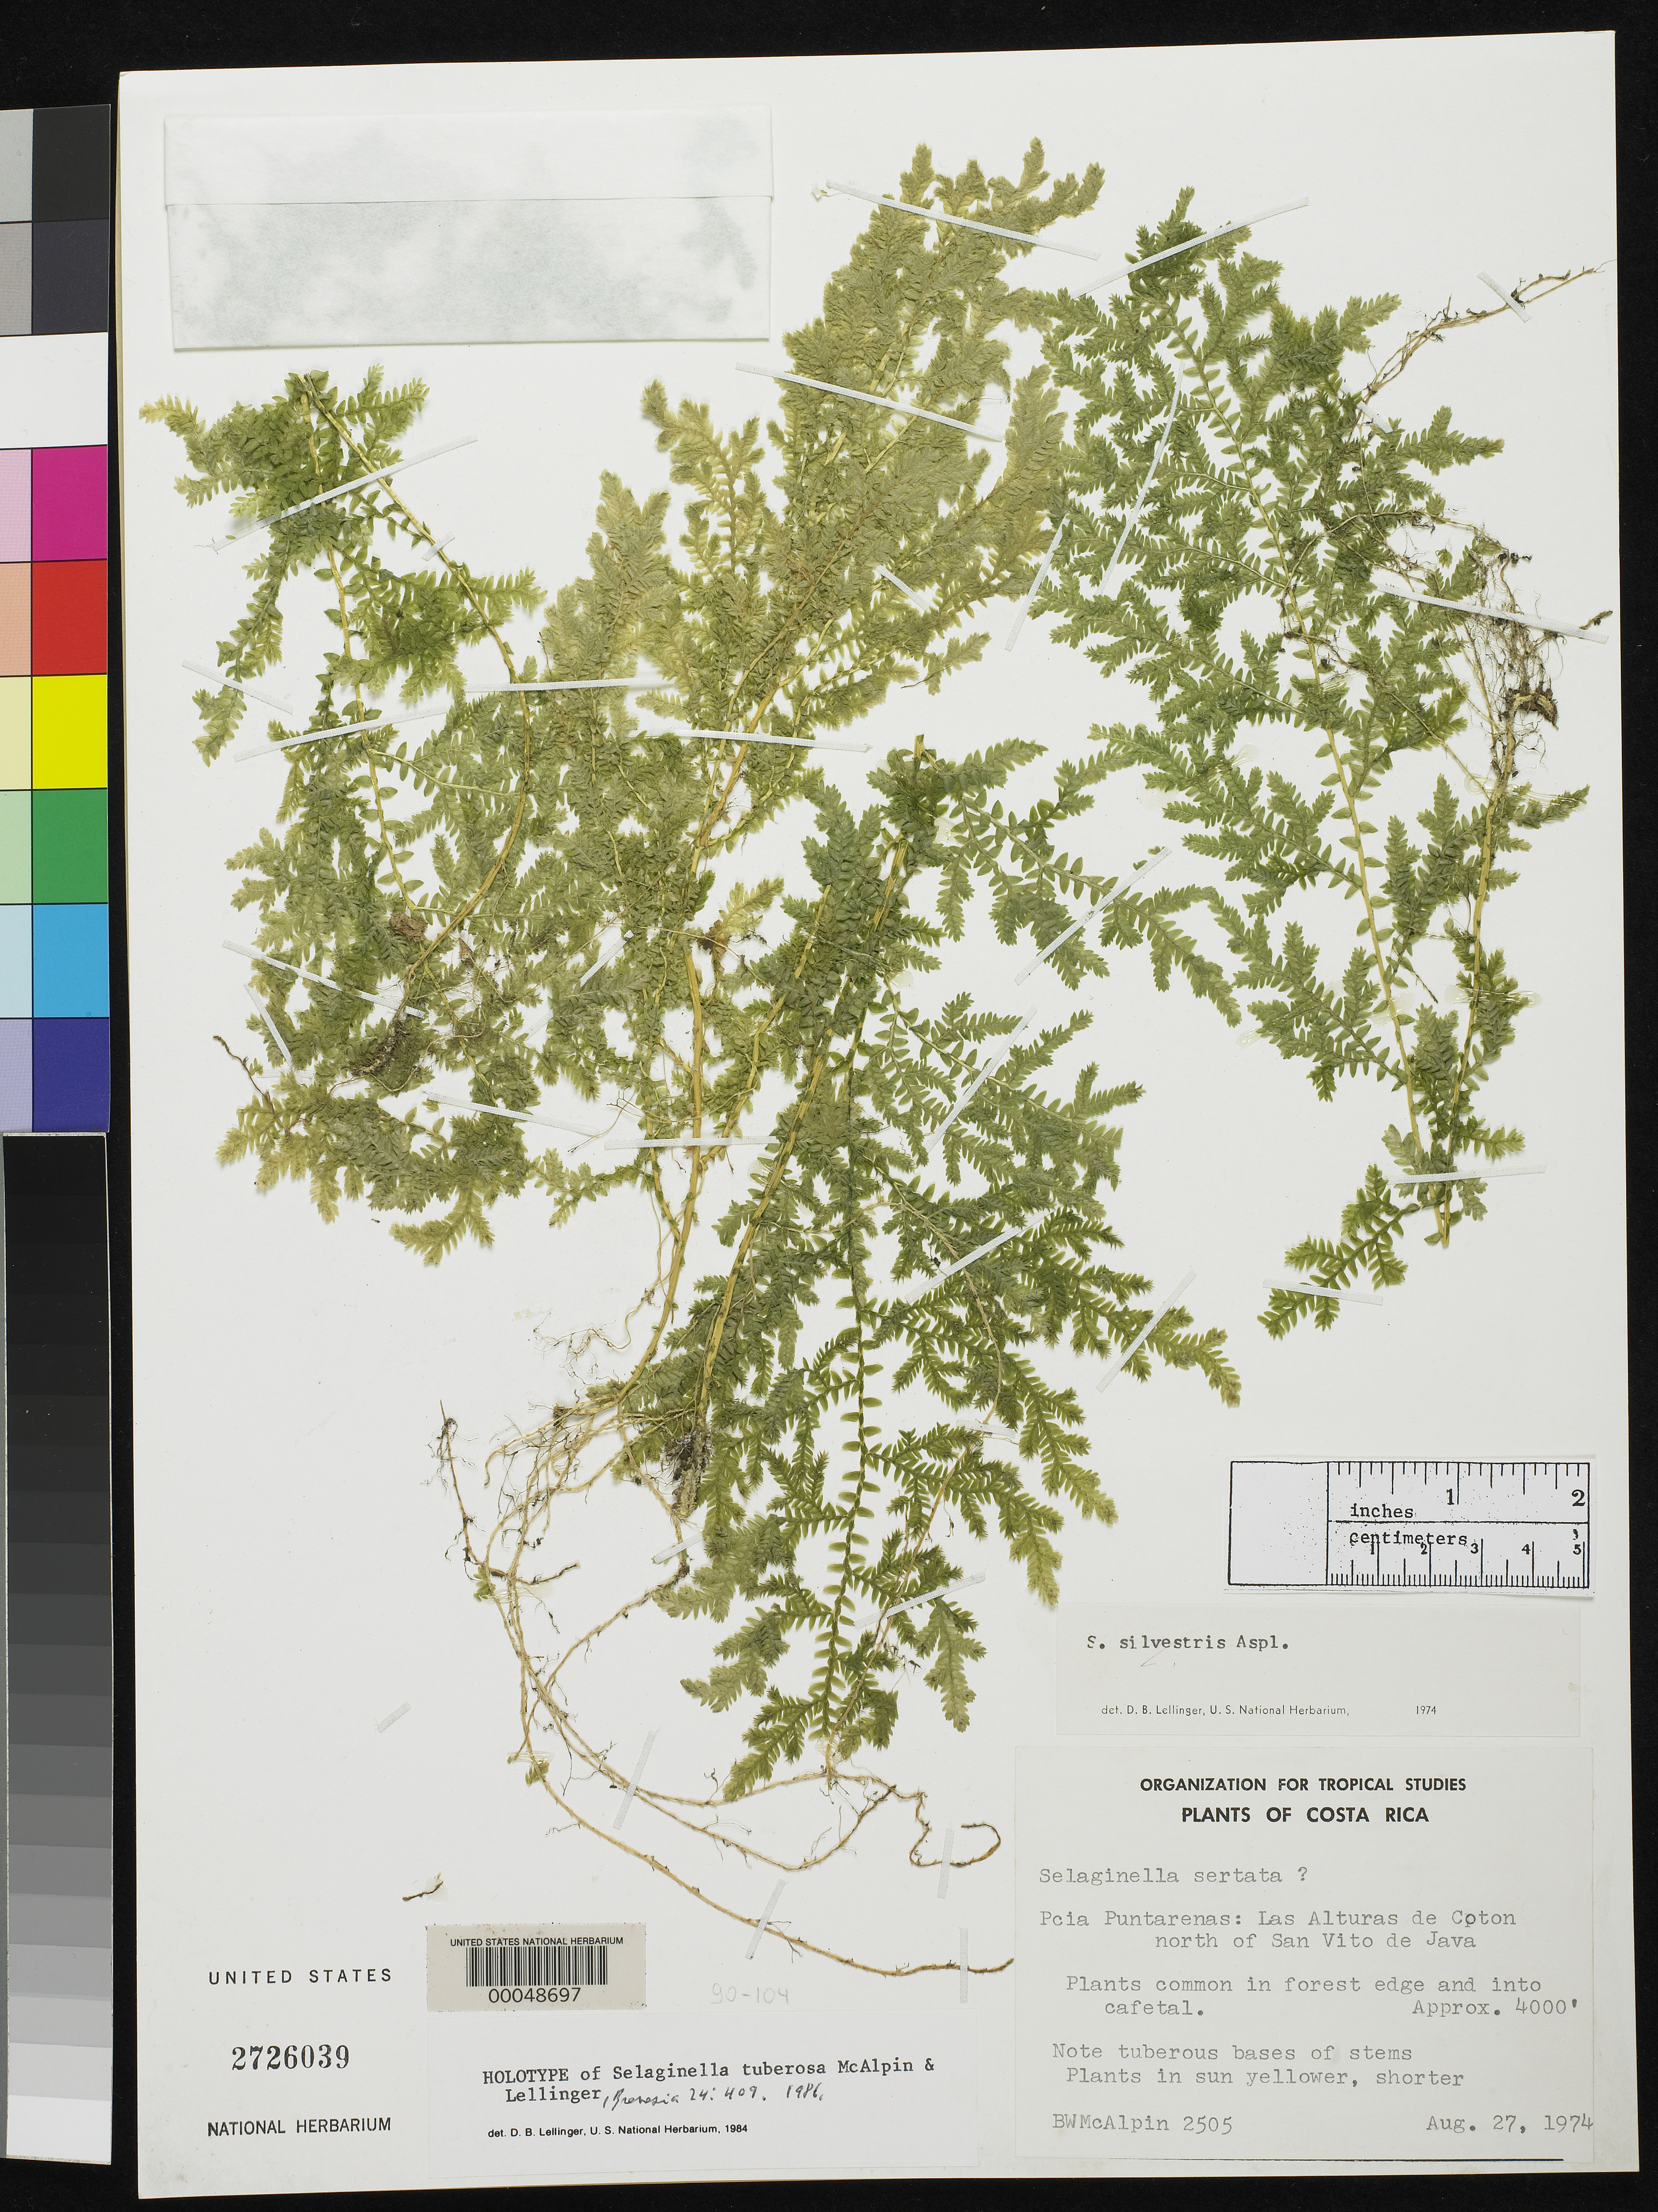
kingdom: Plantae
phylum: Tracheophyta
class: Lycopodiopsida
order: Selaginellales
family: Selaginellaceae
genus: Selaginella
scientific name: Selaginella tuberosa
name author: McAlpin & Lellinger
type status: Holotype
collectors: B. W. McAlpin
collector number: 2505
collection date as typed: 27 Aug 1974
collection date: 1974-08-27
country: Costa Rica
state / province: Puntarenas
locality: Las alturas de Coton, N of San Vito de Java.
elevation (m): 1219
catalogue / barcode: US 2726039